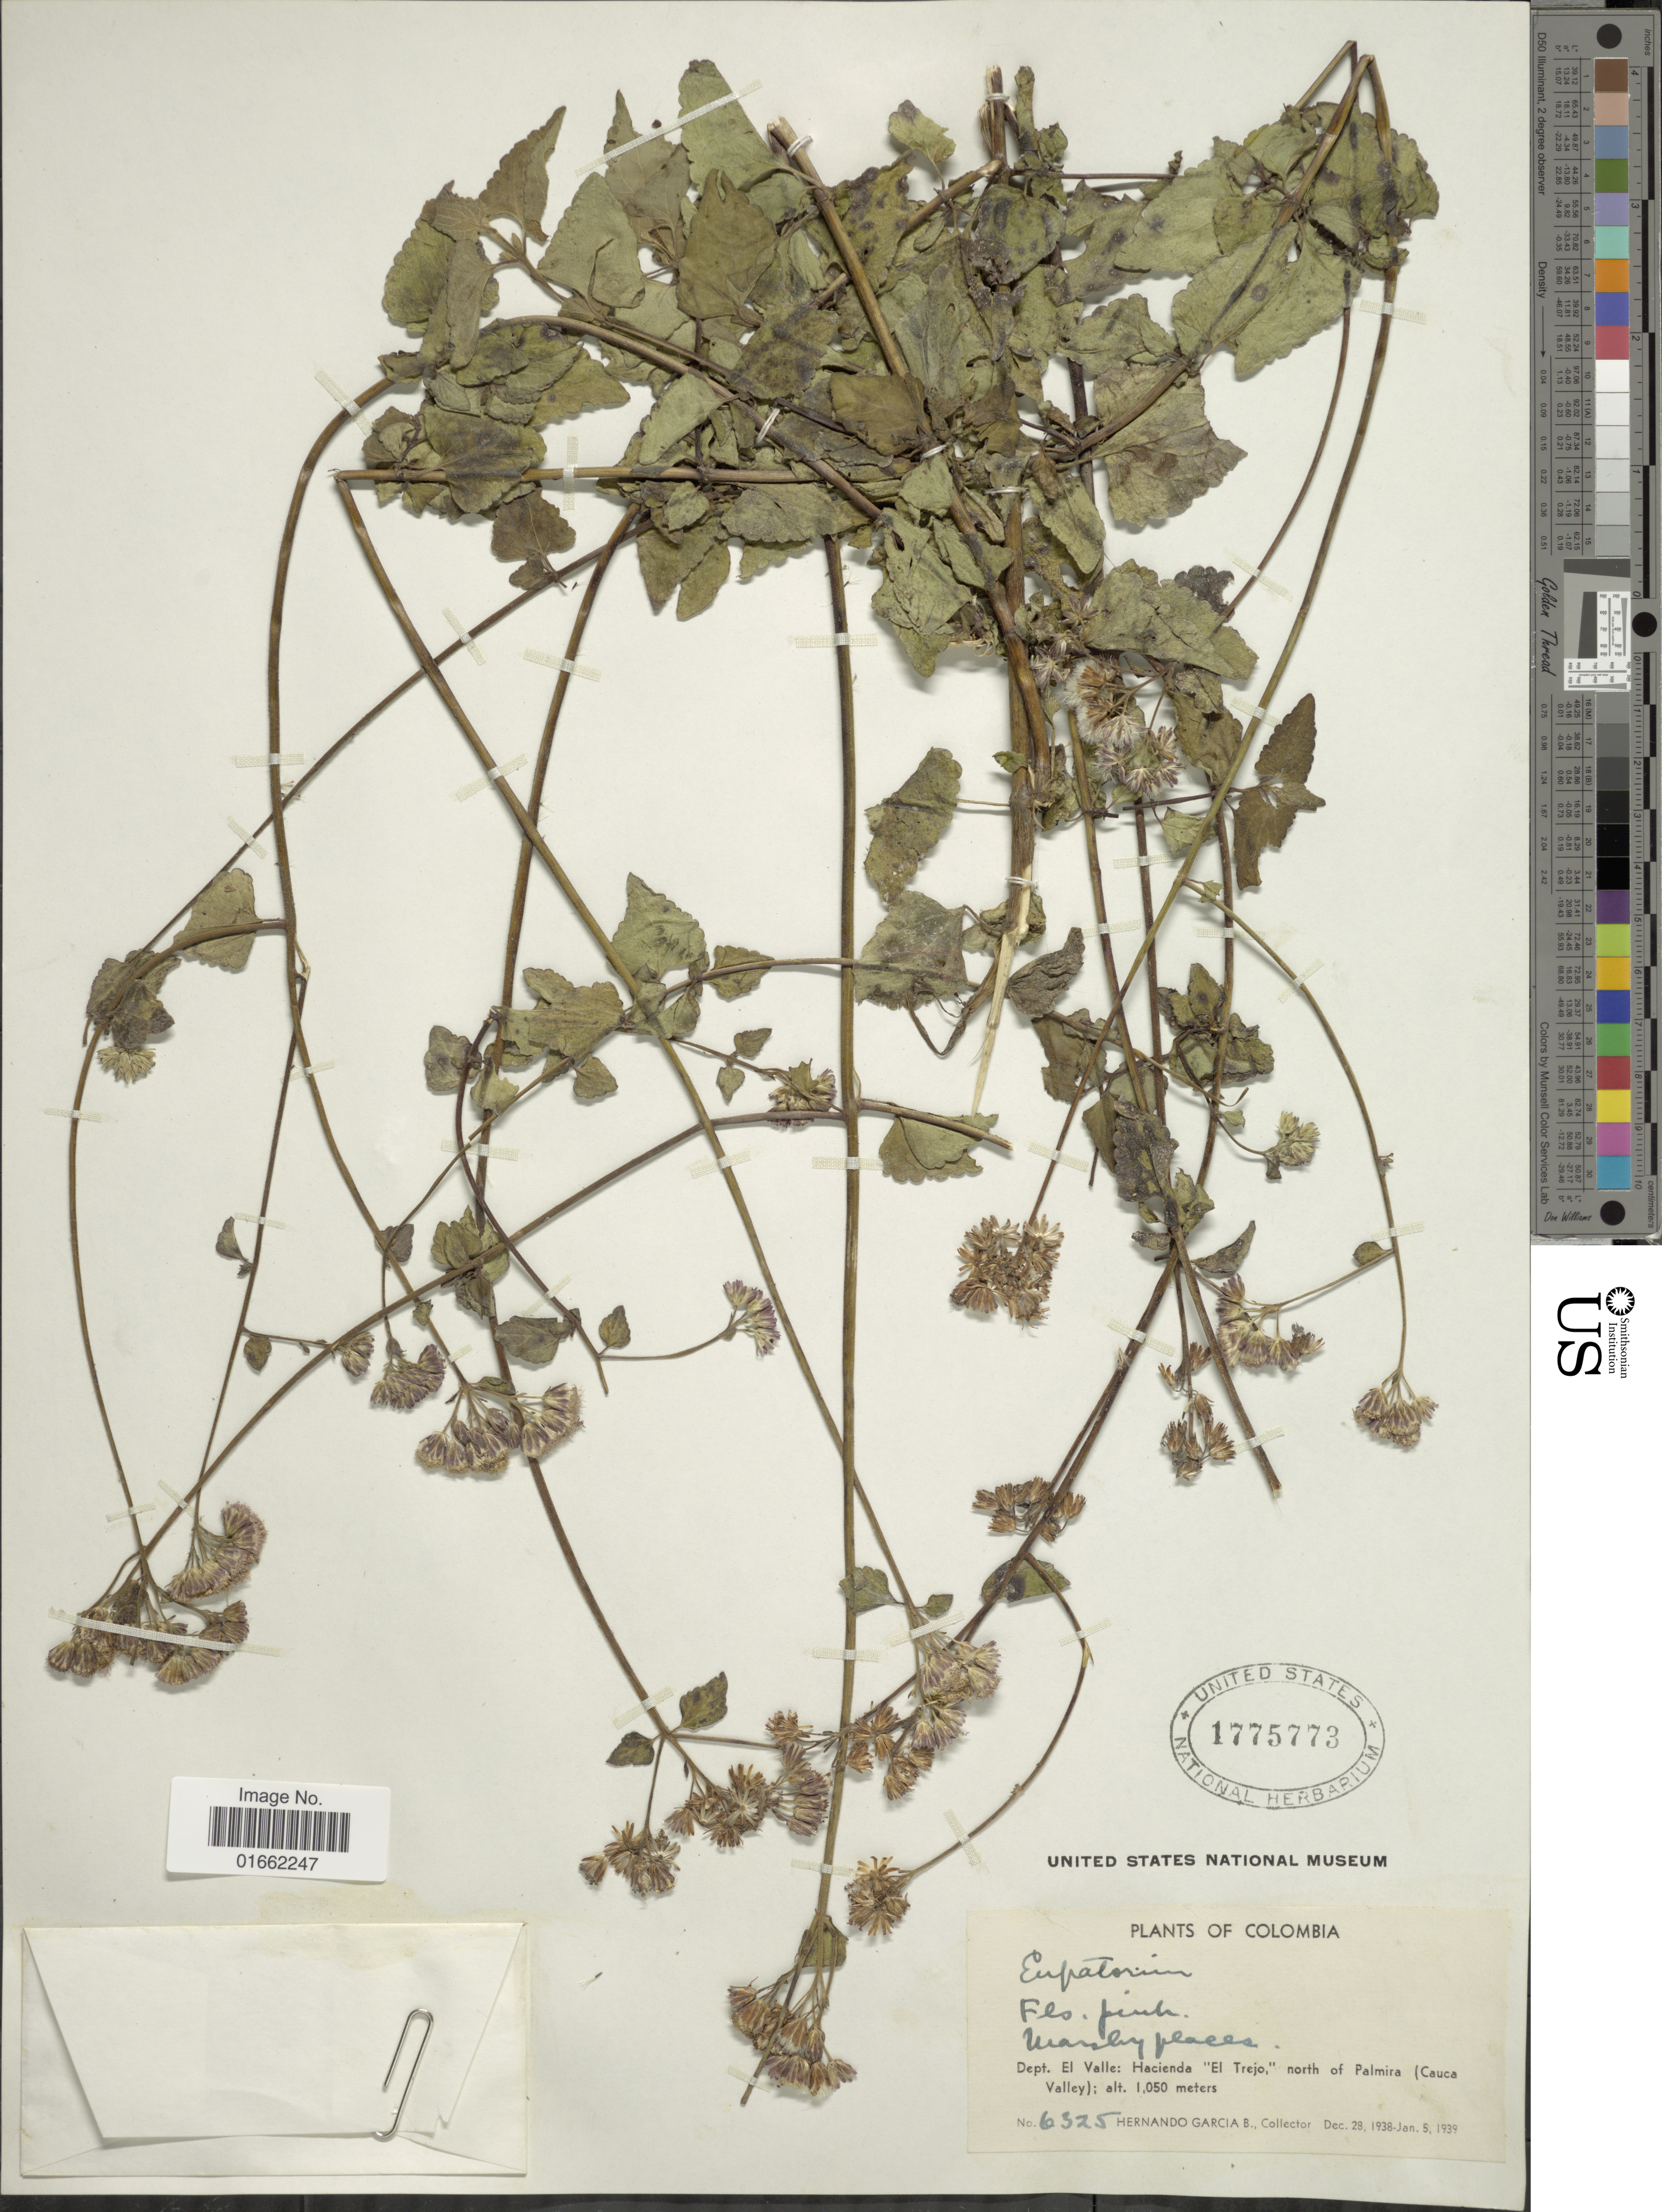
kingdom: Plantae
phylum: Tracheophyta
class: Magnoliopsida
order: Asterales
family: Asteraceae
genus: Fleischmannia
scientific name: Fleischmannia granatensis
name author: R.M. King & H. Rob.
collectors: H. García Barriga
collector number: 6325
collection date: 1938-12-28/1939-01-05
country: Colombia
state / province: Valle del Cauca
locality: Dept. El Valle: Hacienda "Ewl Trejo", north of Palmira (Cauca Valley)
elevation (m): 1050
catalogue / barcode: US 1775773